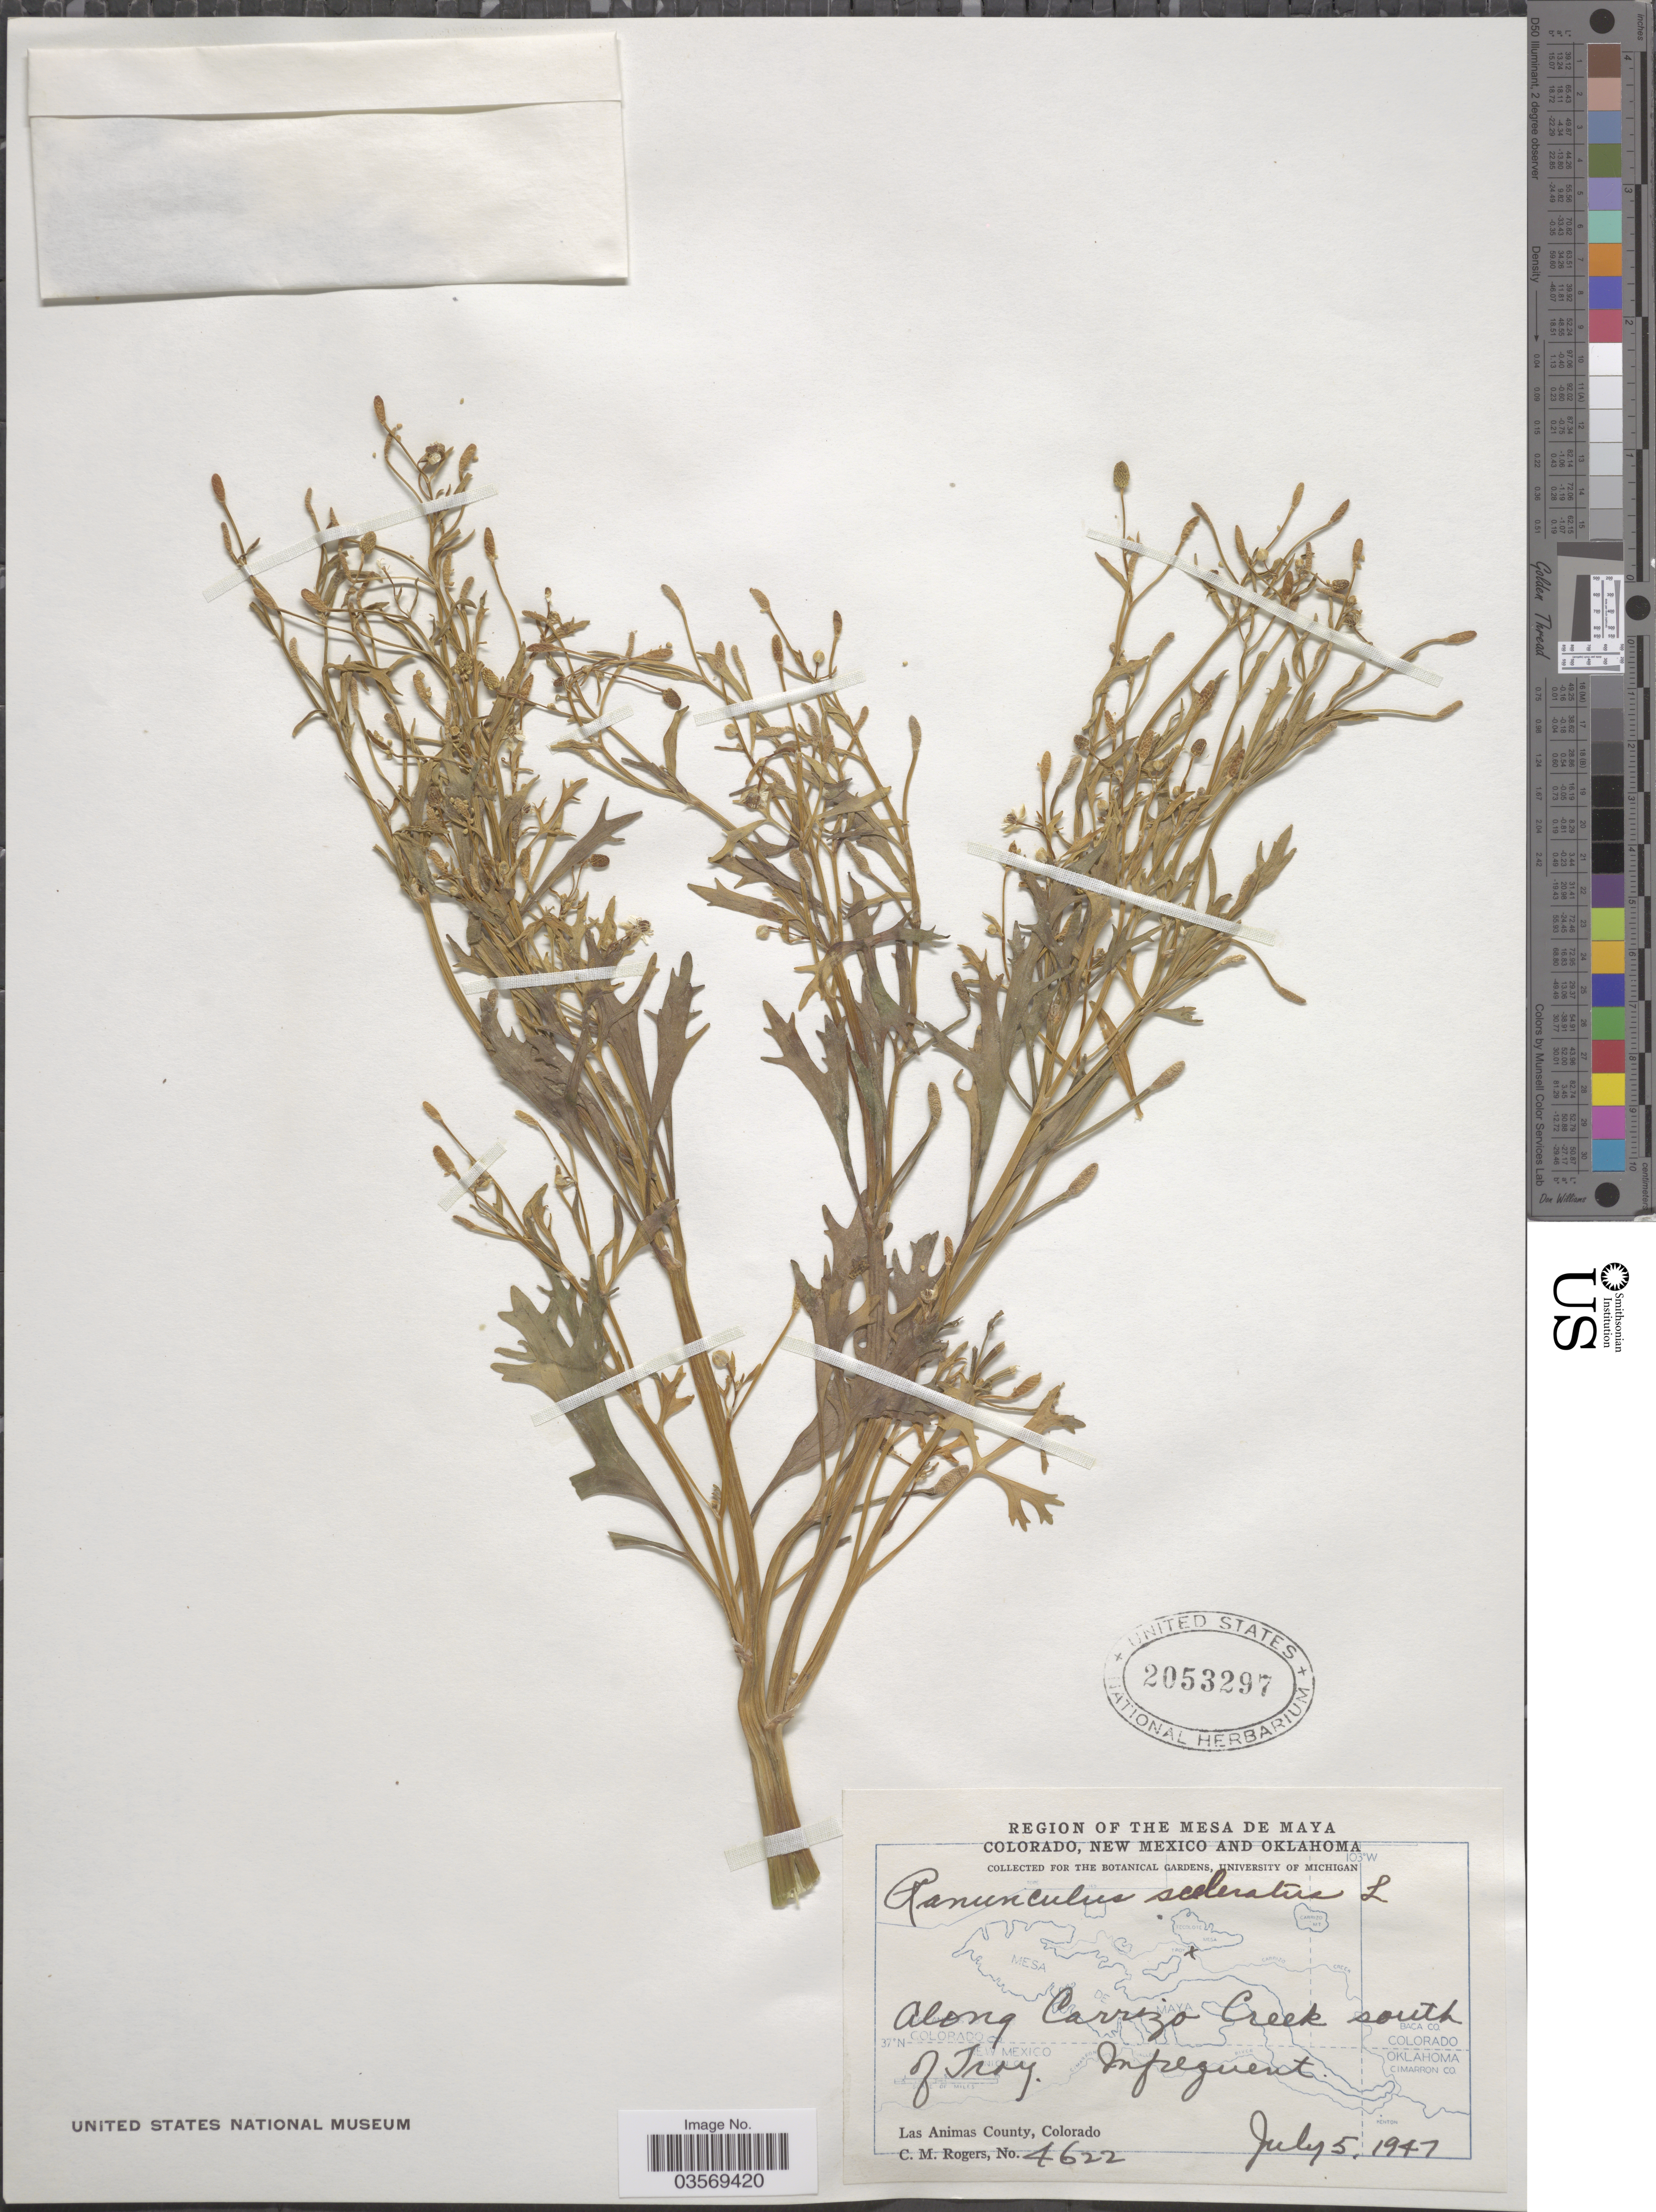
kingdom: Plantae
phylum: Tracheophyta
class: Magnoliopsida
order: Ranunculales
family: Ranunculaceae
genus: Ranunculus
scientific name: Ranunculus sceleratus var. multifidus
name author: Nutt.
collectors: C. M. Rogers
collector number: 4622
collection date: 1947-07-05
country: United States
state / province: Colorado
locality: Region of the Mesa de Maya. Along Carrizo Creek south of Troy. Las Animas County.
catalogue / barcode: US 2053297